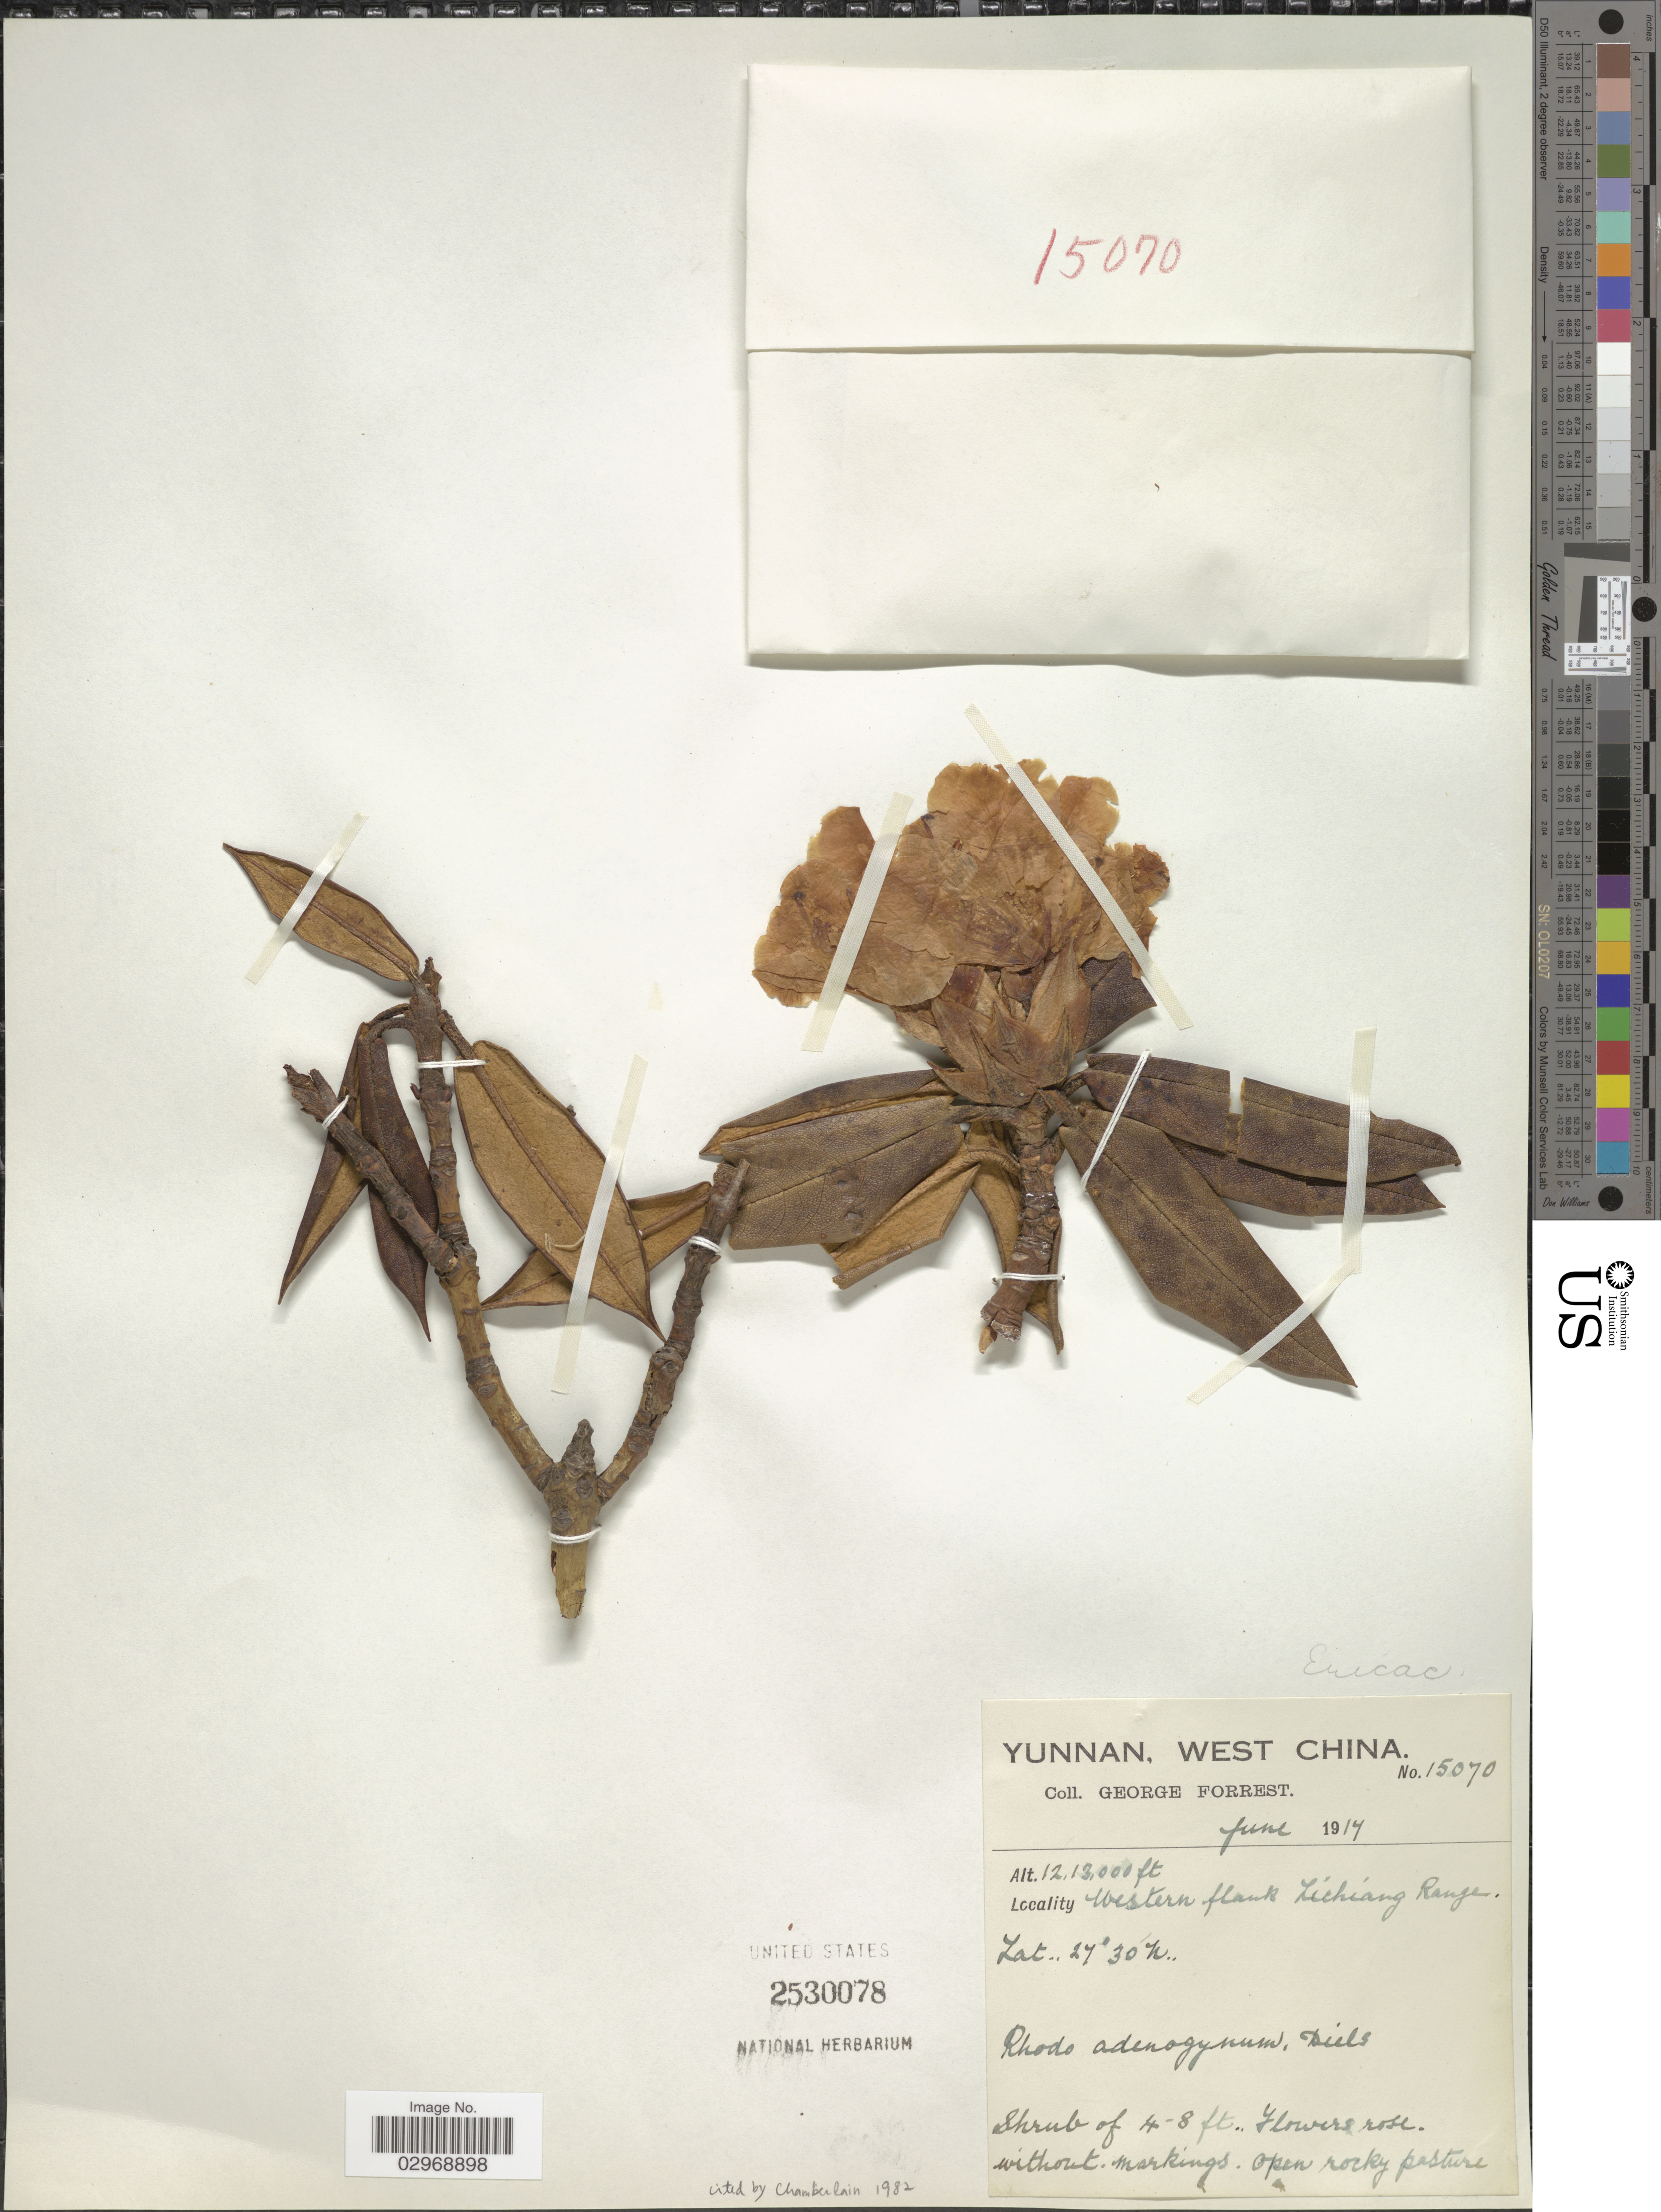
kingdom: Plantae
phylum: Tracheophyta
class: Magnoliopsida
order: Ericales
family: Ericaceae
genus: Rhododendron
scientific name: Rhododendron adenogynum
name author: Diels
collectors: G. Forrest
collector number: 15070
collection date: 1914-06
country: China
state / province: Yunnan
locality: West China. Western flank Lichiang Range.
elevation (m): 3658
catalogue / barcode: US 2530078